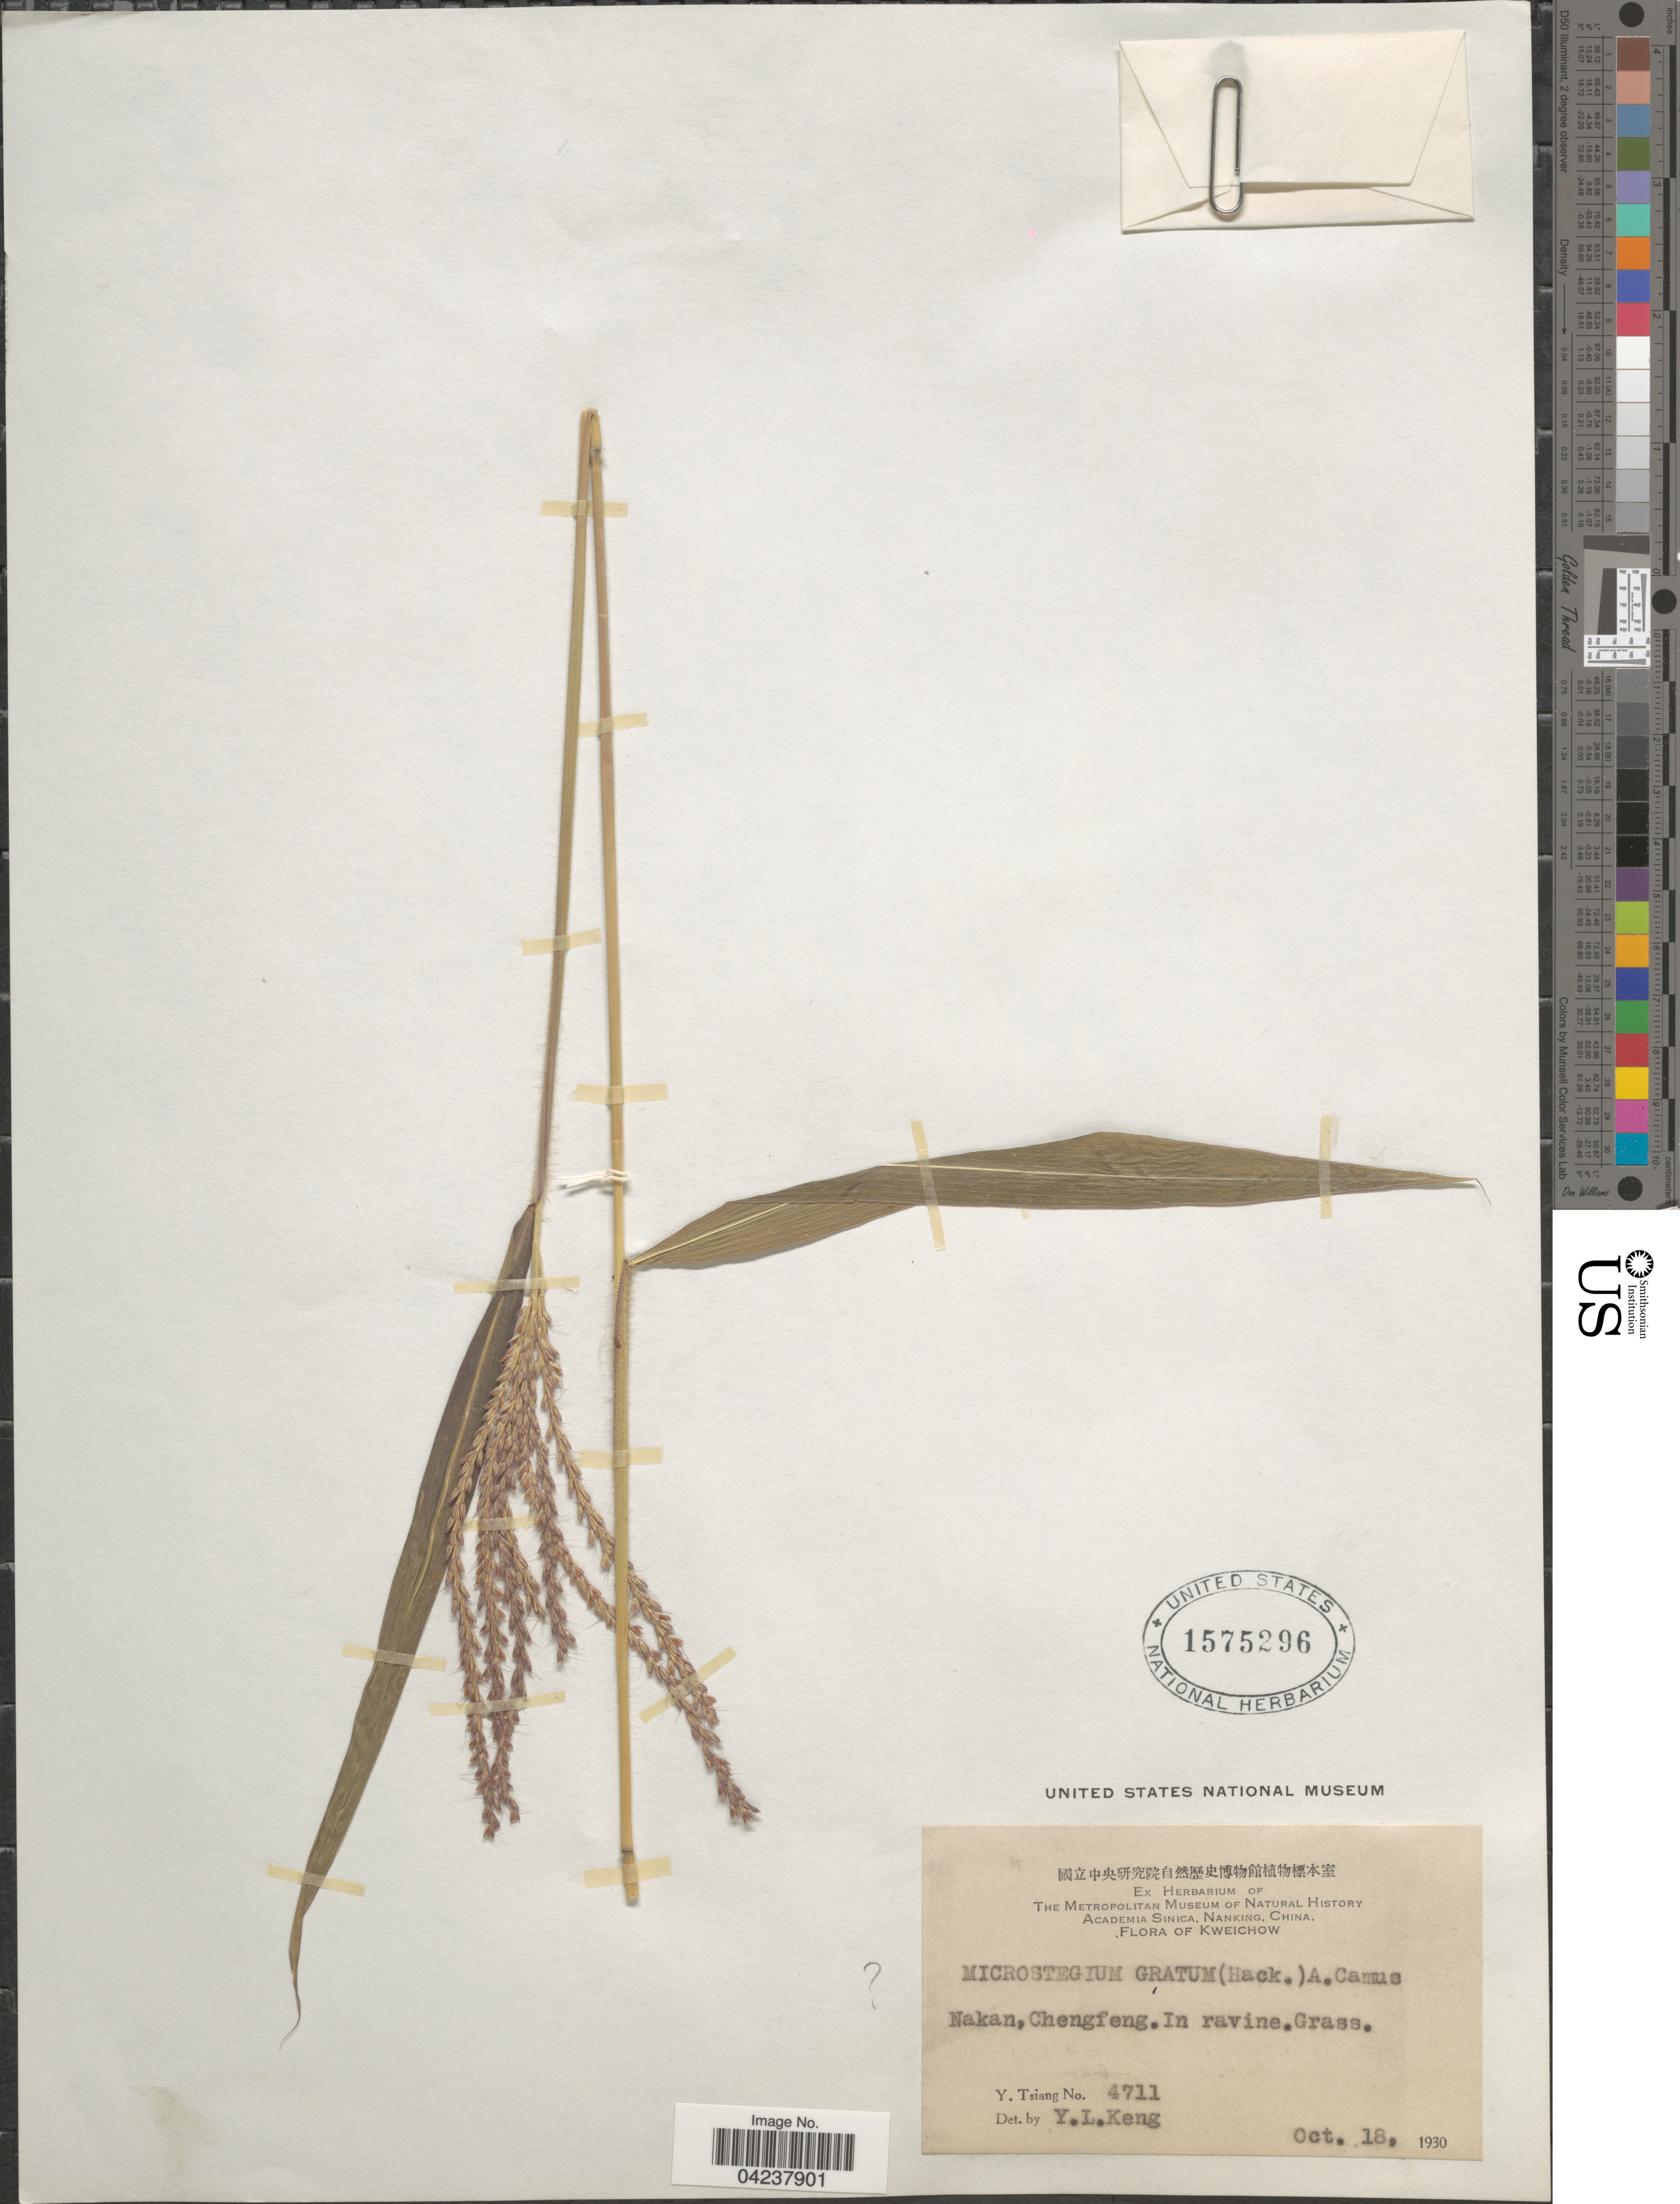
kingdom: Plantae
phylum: Tracheophyta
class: Liliopsida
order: Poales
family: Poaceae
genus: Microstegium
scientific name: Microstegium fasciculatum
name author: (L.) Henr.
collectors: Y. Tsiang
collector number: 4711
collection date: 1930-10-18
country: China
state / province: Guizhou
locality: Kweichow. Nakan, Chengfeng.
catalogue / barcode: US 1575296